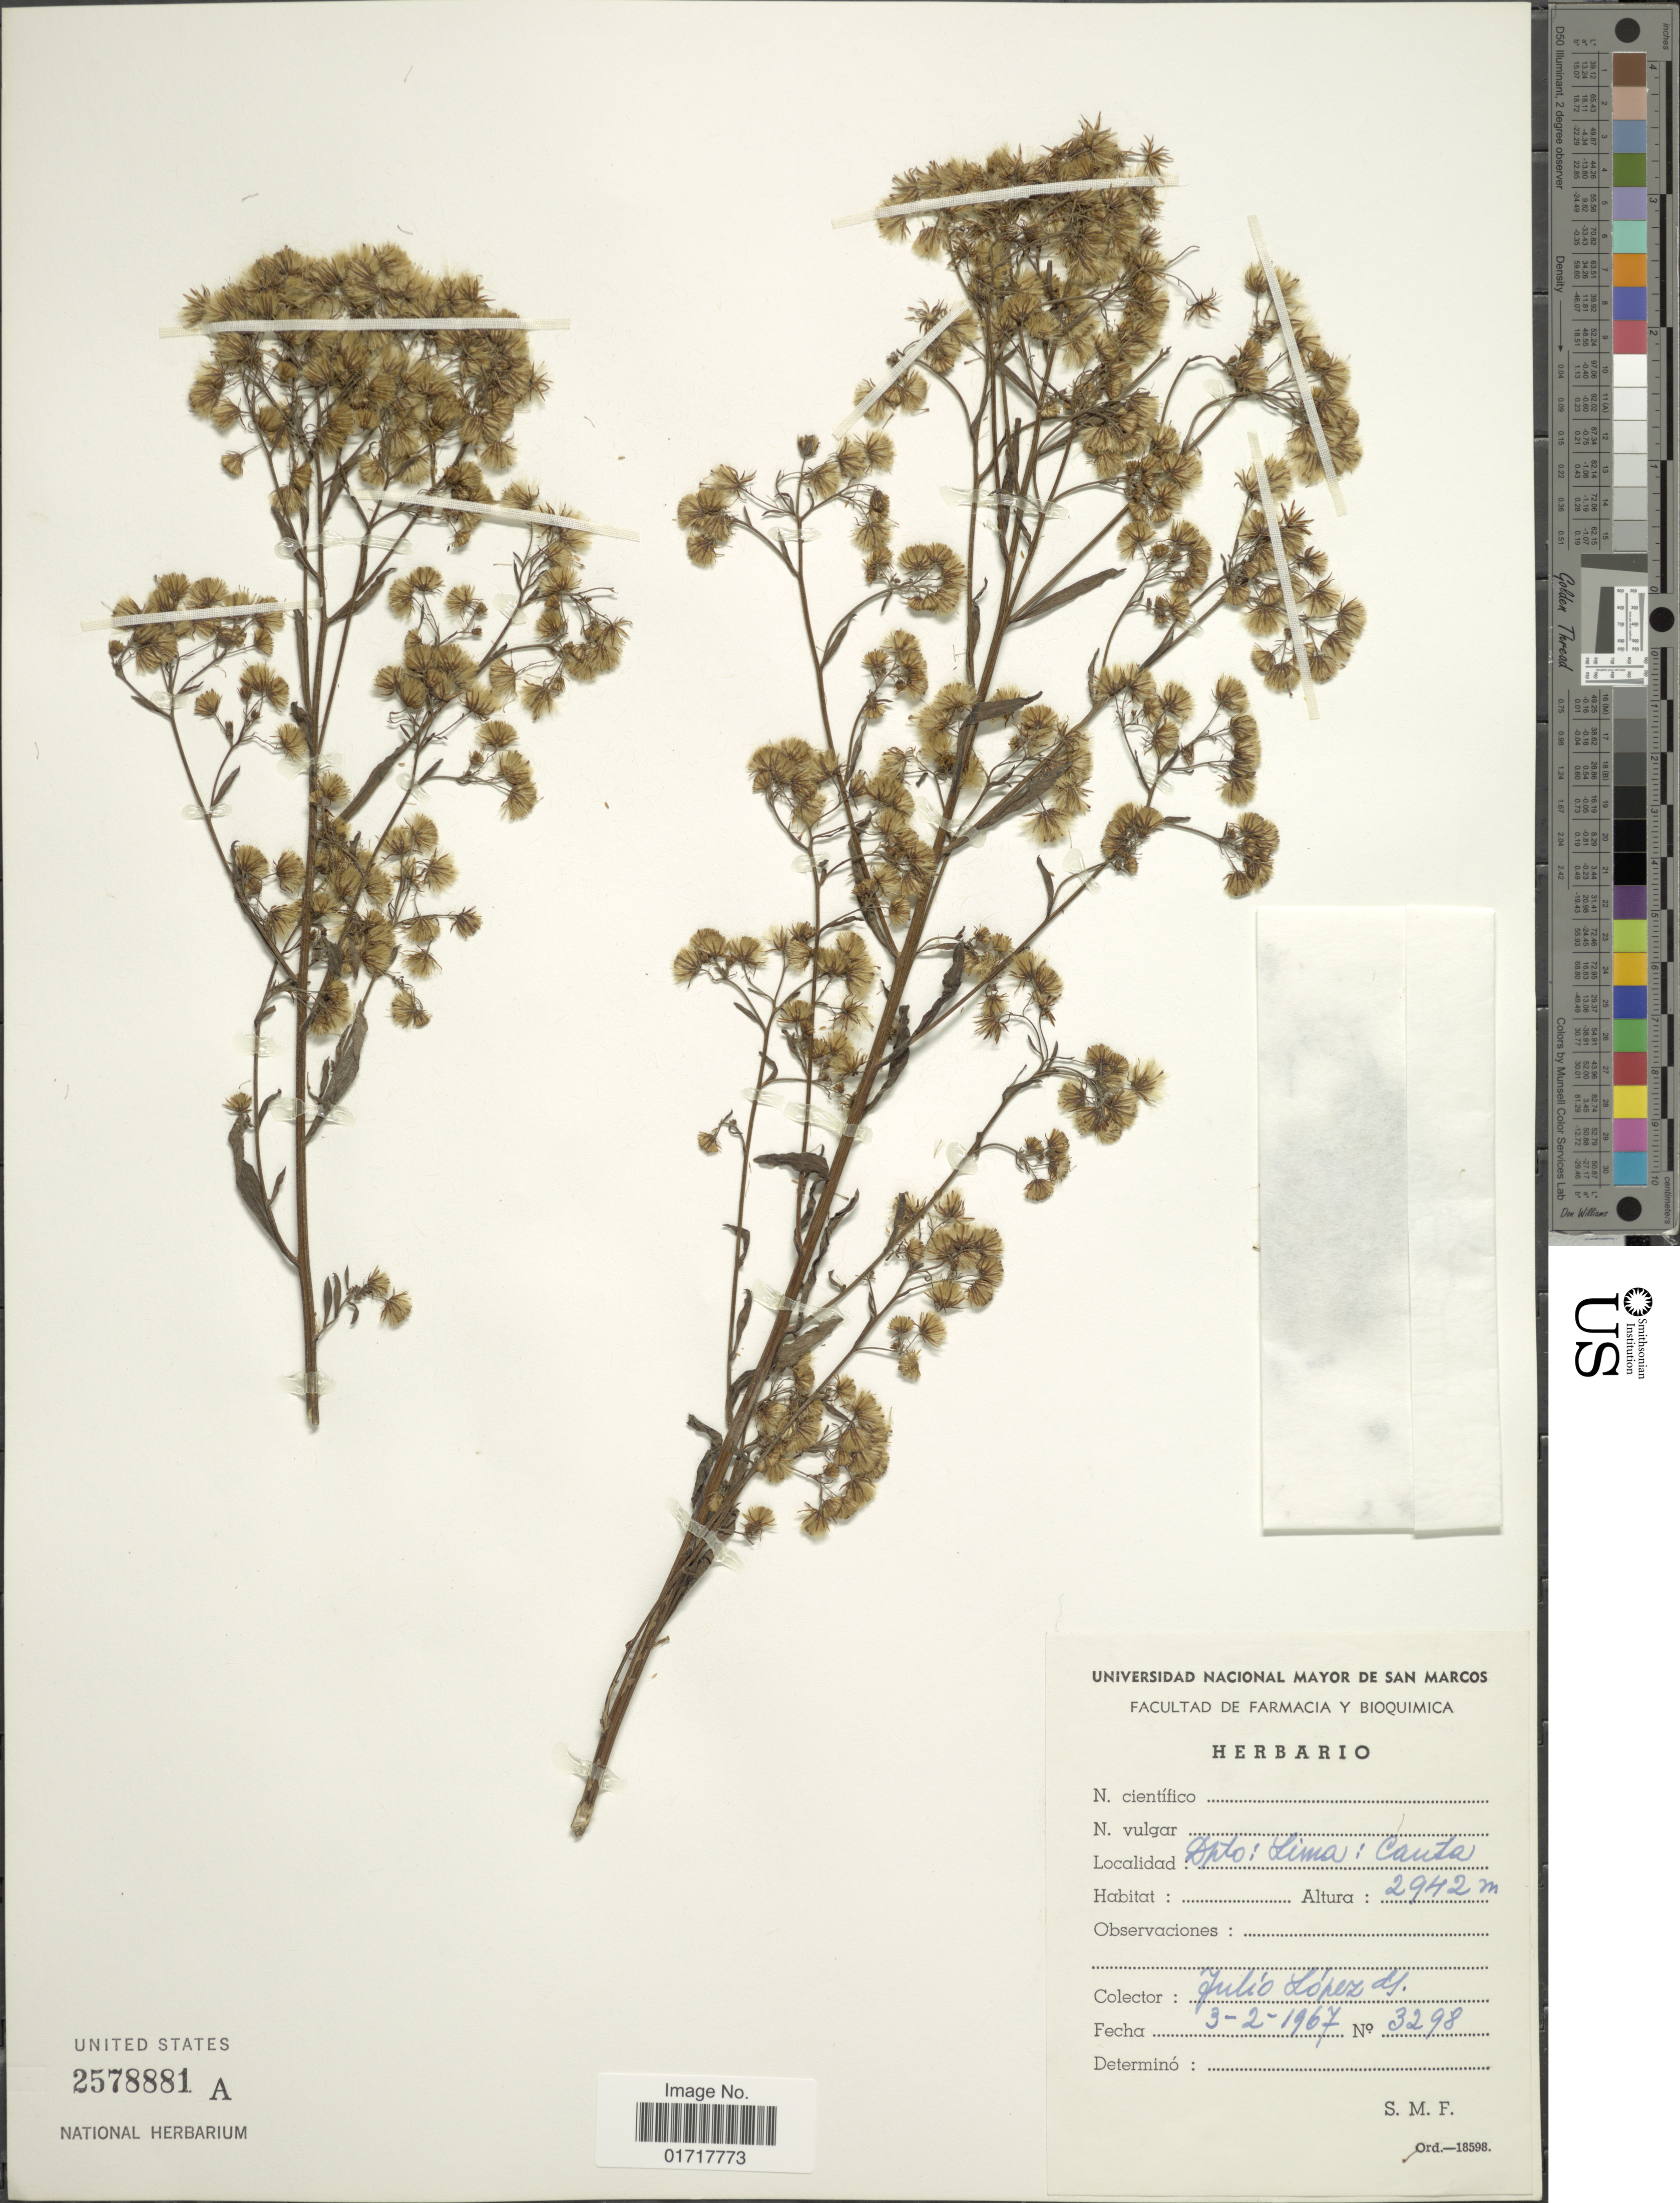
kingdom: Plantae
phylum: Tracheophyta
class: Magnoliopsida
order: Asterales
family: Asteraceae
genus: Conyza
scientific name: Conyza sp.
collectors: J. Lopez M.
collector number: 3298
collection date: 1967-02-03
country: Peru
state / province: Lima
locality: Dpto: Lima: Cauta.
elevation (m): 2942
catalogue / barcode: US 2578881A